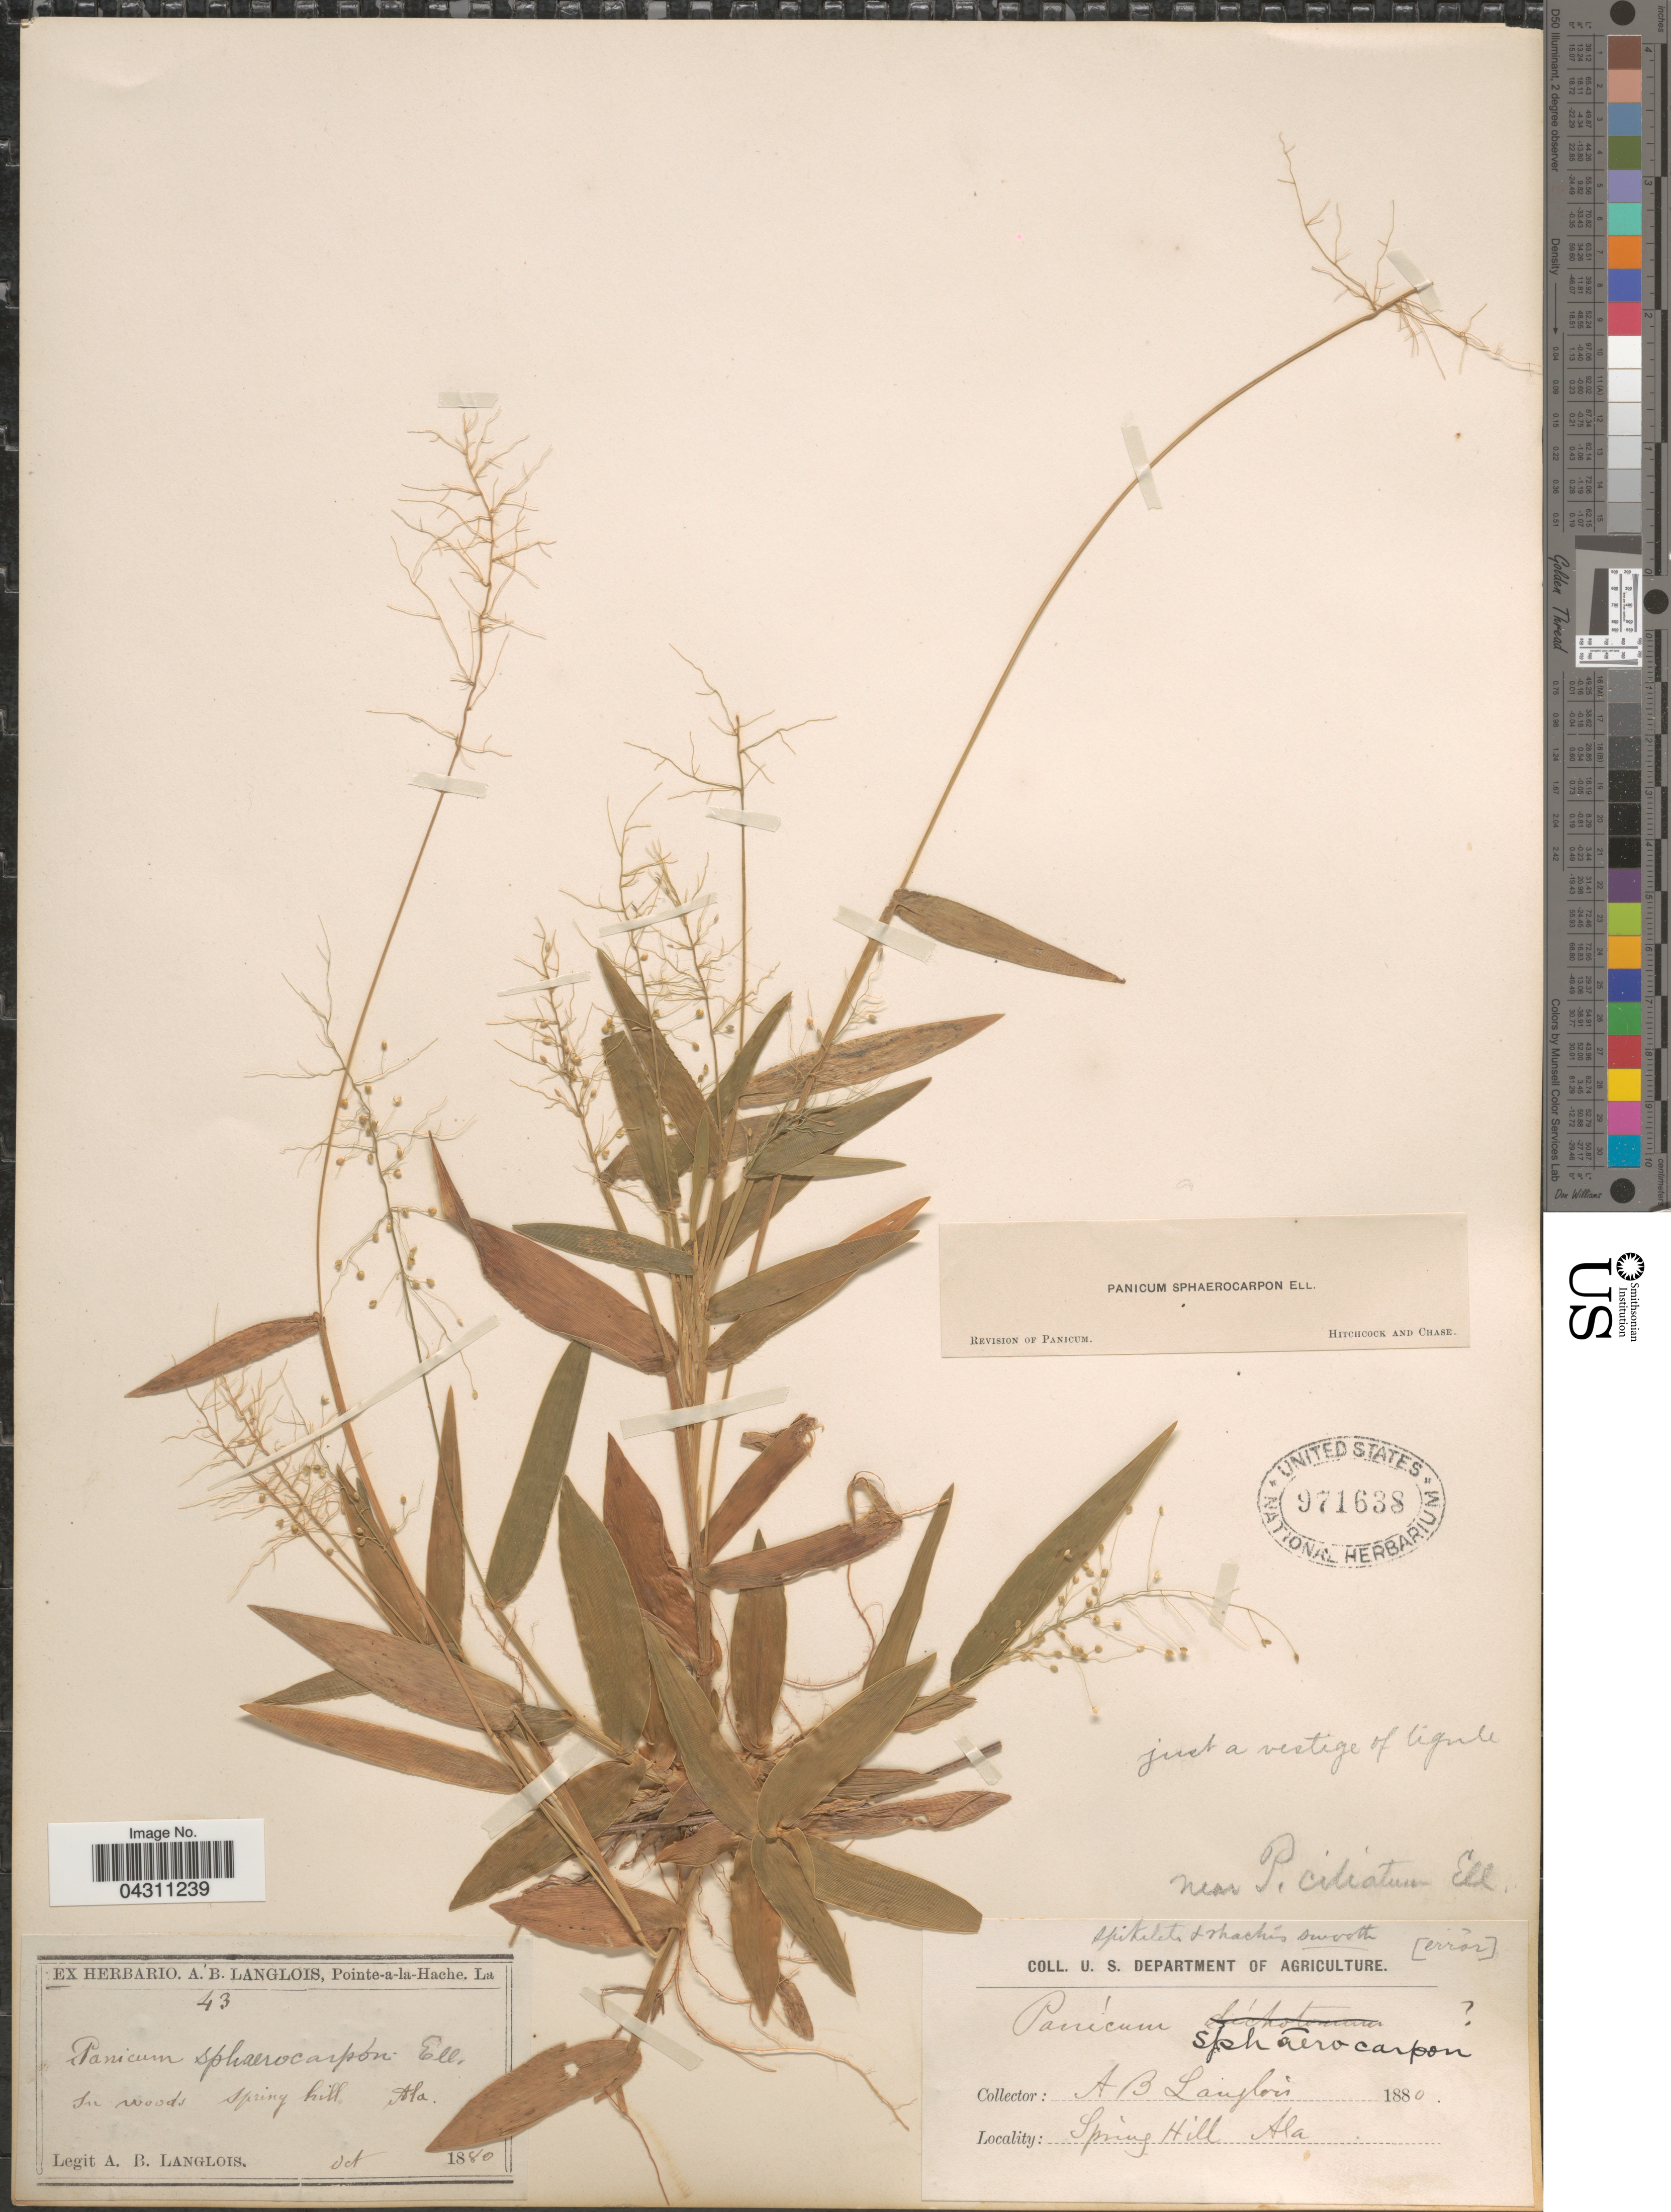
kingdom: Plantae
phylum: Tracheophyta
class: Liliopsida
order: Poales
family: Poaceae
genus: Dichanthelium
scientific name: Dichanthelium sphaerocarpon var. sphaerocarpon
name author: (Elliott) Gould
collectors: A. Langlois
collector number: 43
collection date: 1880-10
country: United States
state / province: Alabama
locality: In woods Spring Hill.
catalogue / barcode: US 971638